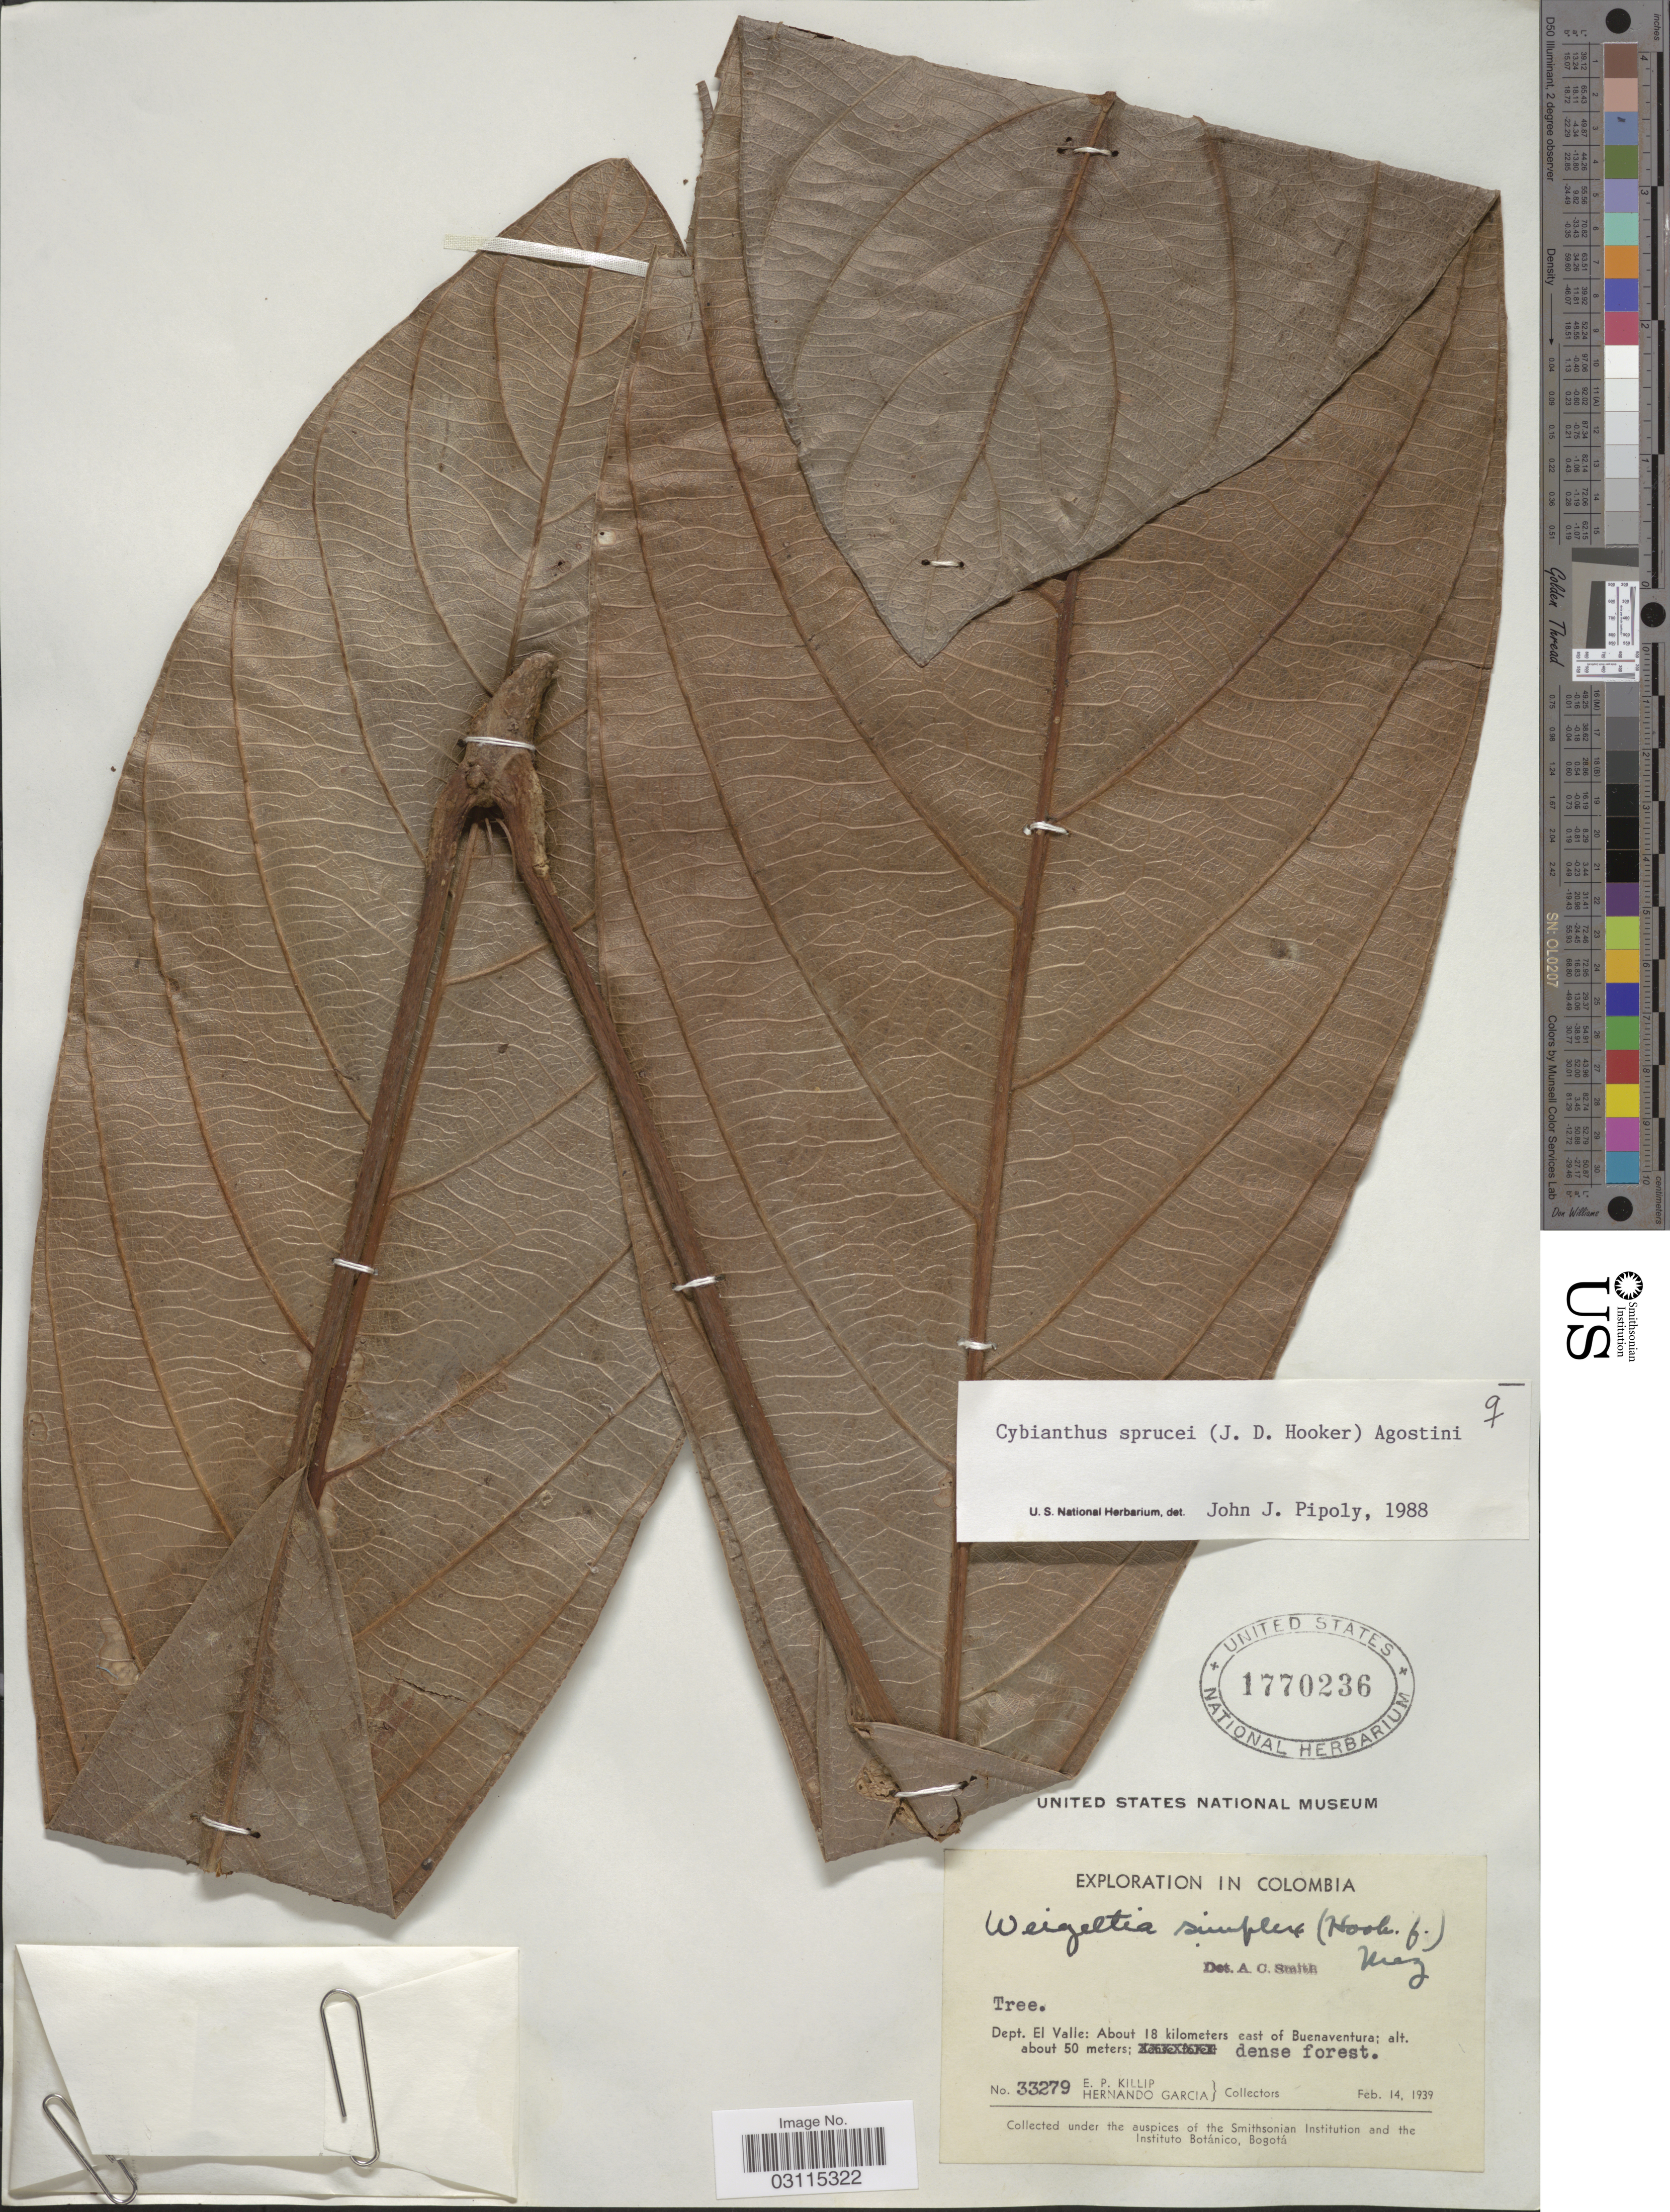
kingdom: Plantae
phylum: Tracheophyta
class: Magnoliopsida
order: Ericales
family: Primulaceae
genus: Cybianthus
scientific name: Cybianthus sprucei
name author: (Hook. f.) G. Agostini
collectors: E. P. Killip & H. Garcia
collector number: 33279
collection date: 1939-02-14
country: Colombia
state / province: Valle del Cauca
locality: Dept. El Valle: About 18 kilometers east of Buenaventura.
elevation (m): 50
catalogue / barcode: US 1770236